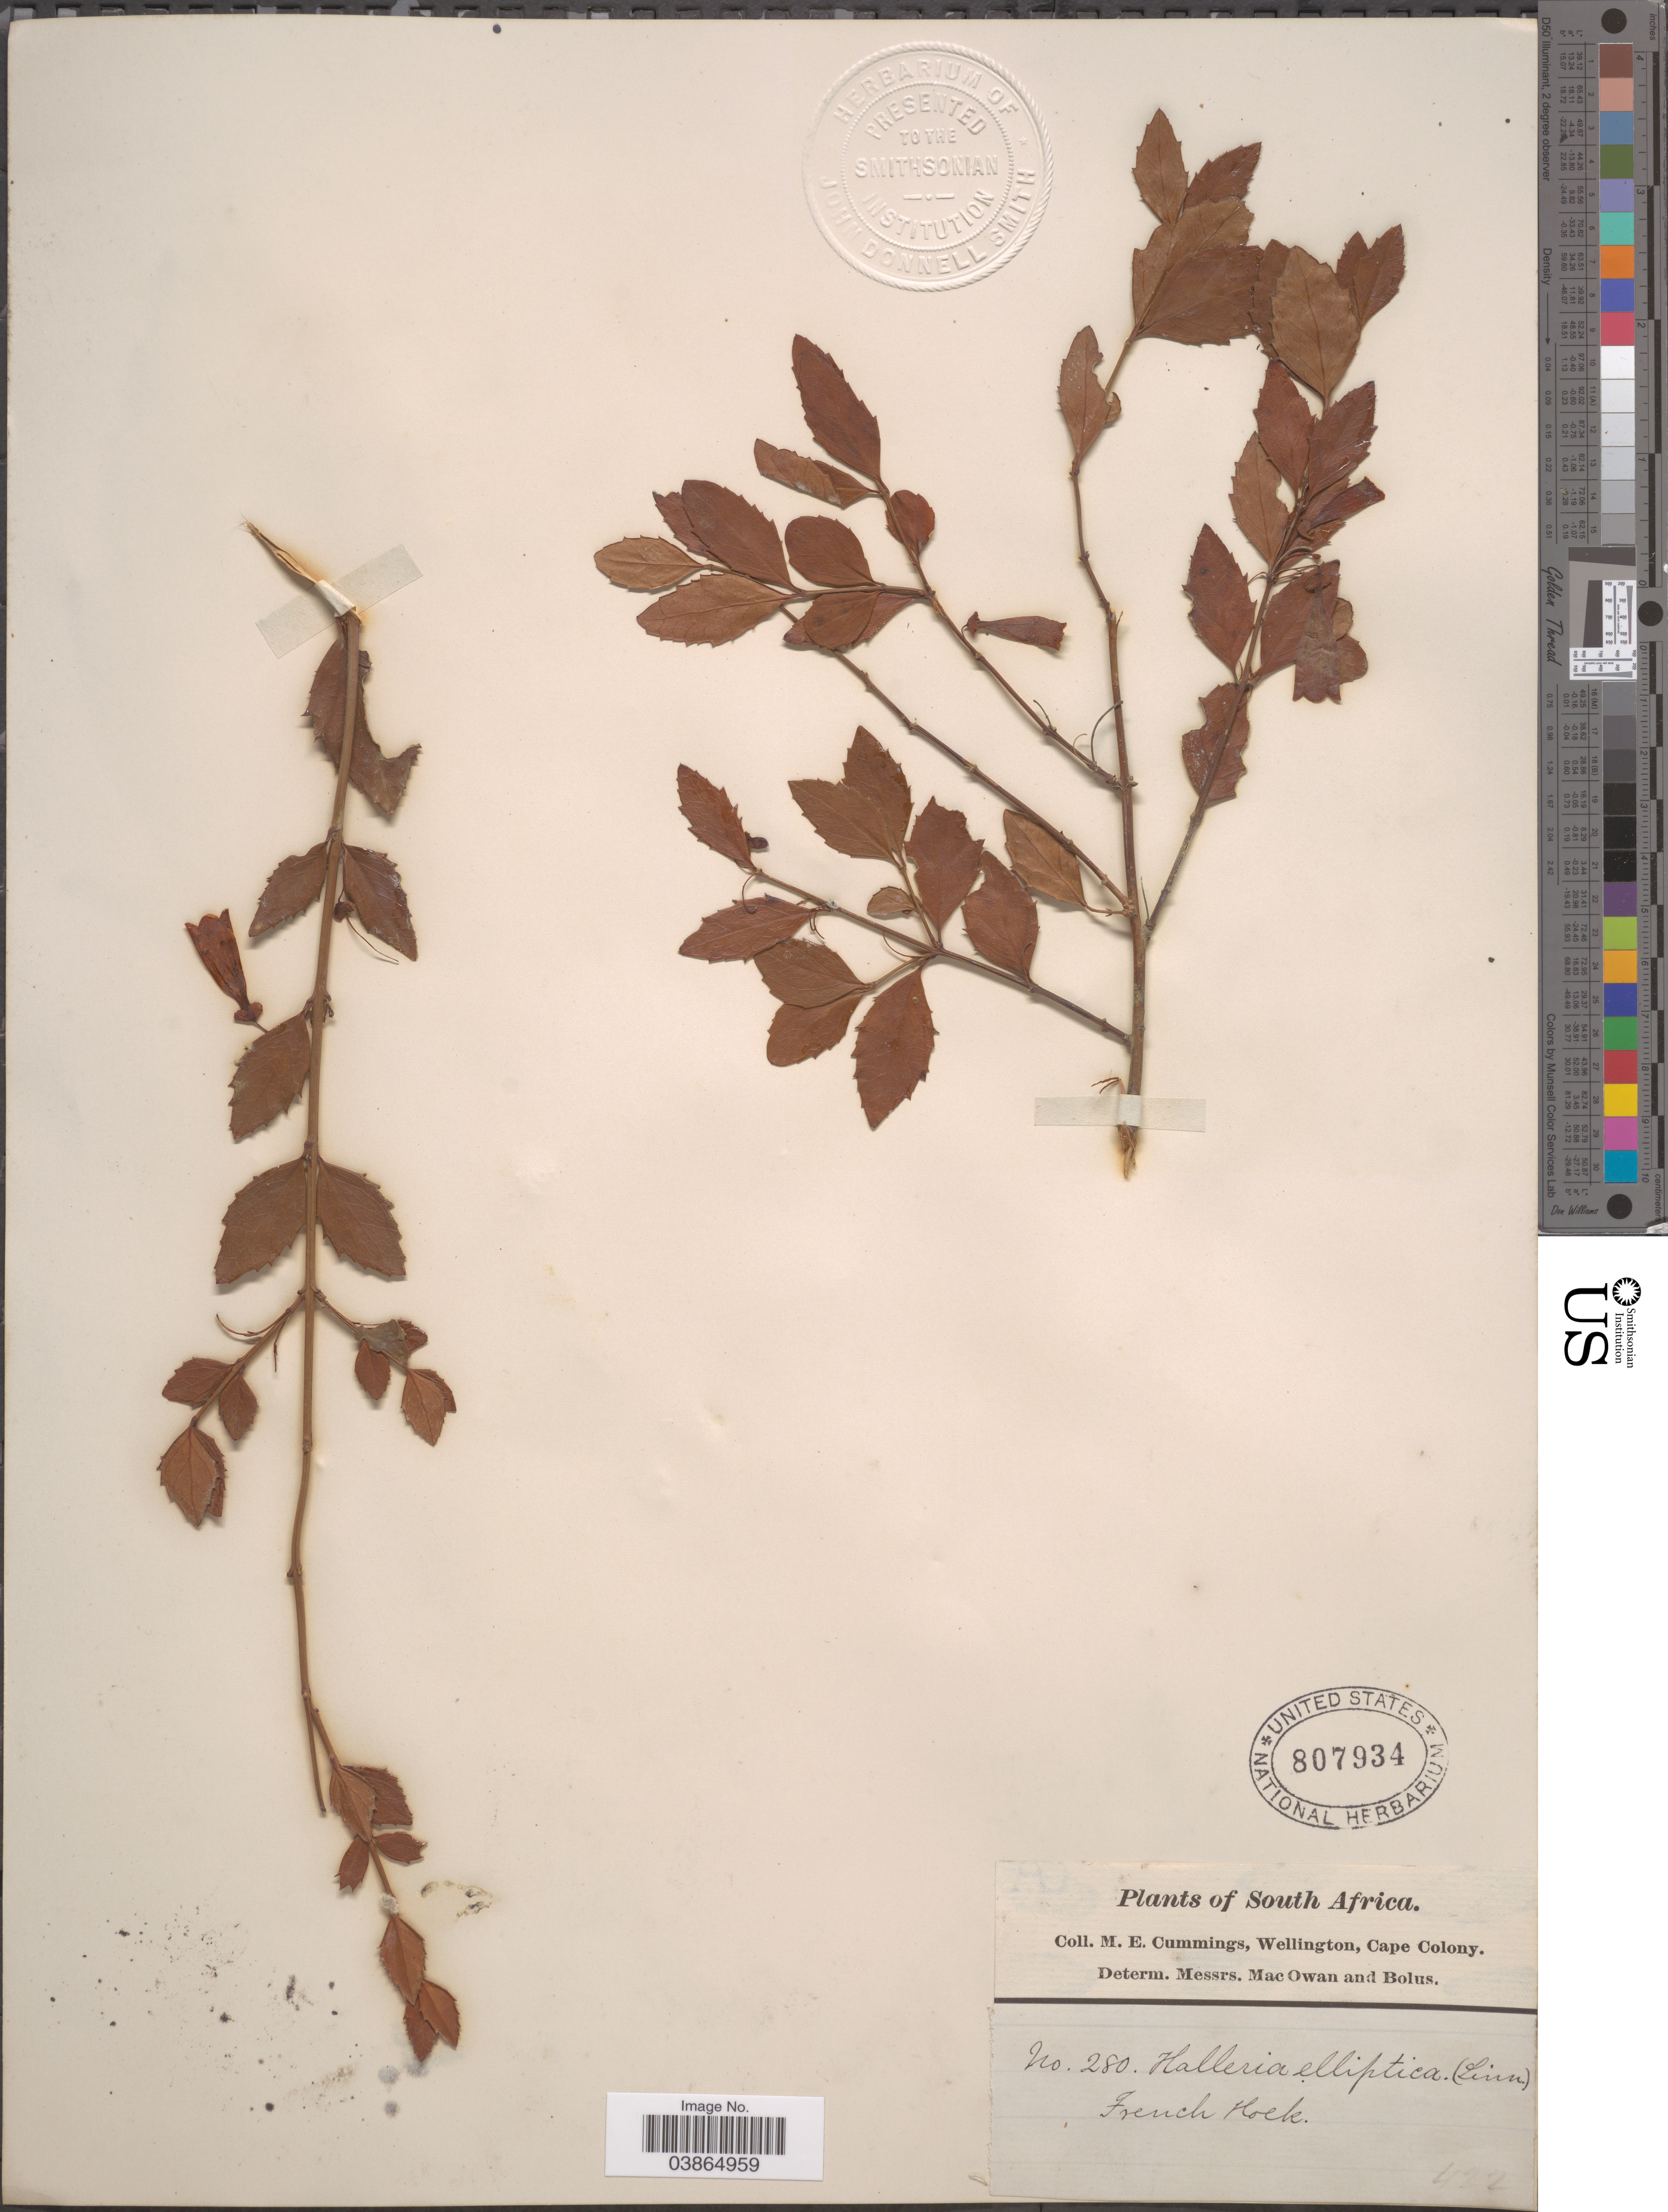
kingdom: Plantae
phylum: Tracheophyta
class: Magnoliopsida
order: Lamiales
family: Stilbaceae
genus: Halleria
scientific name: Halleria elliptica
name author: L.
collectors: M. E. Cummings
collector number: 280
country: South Africa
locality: French Hoek.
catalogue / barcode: US 807934